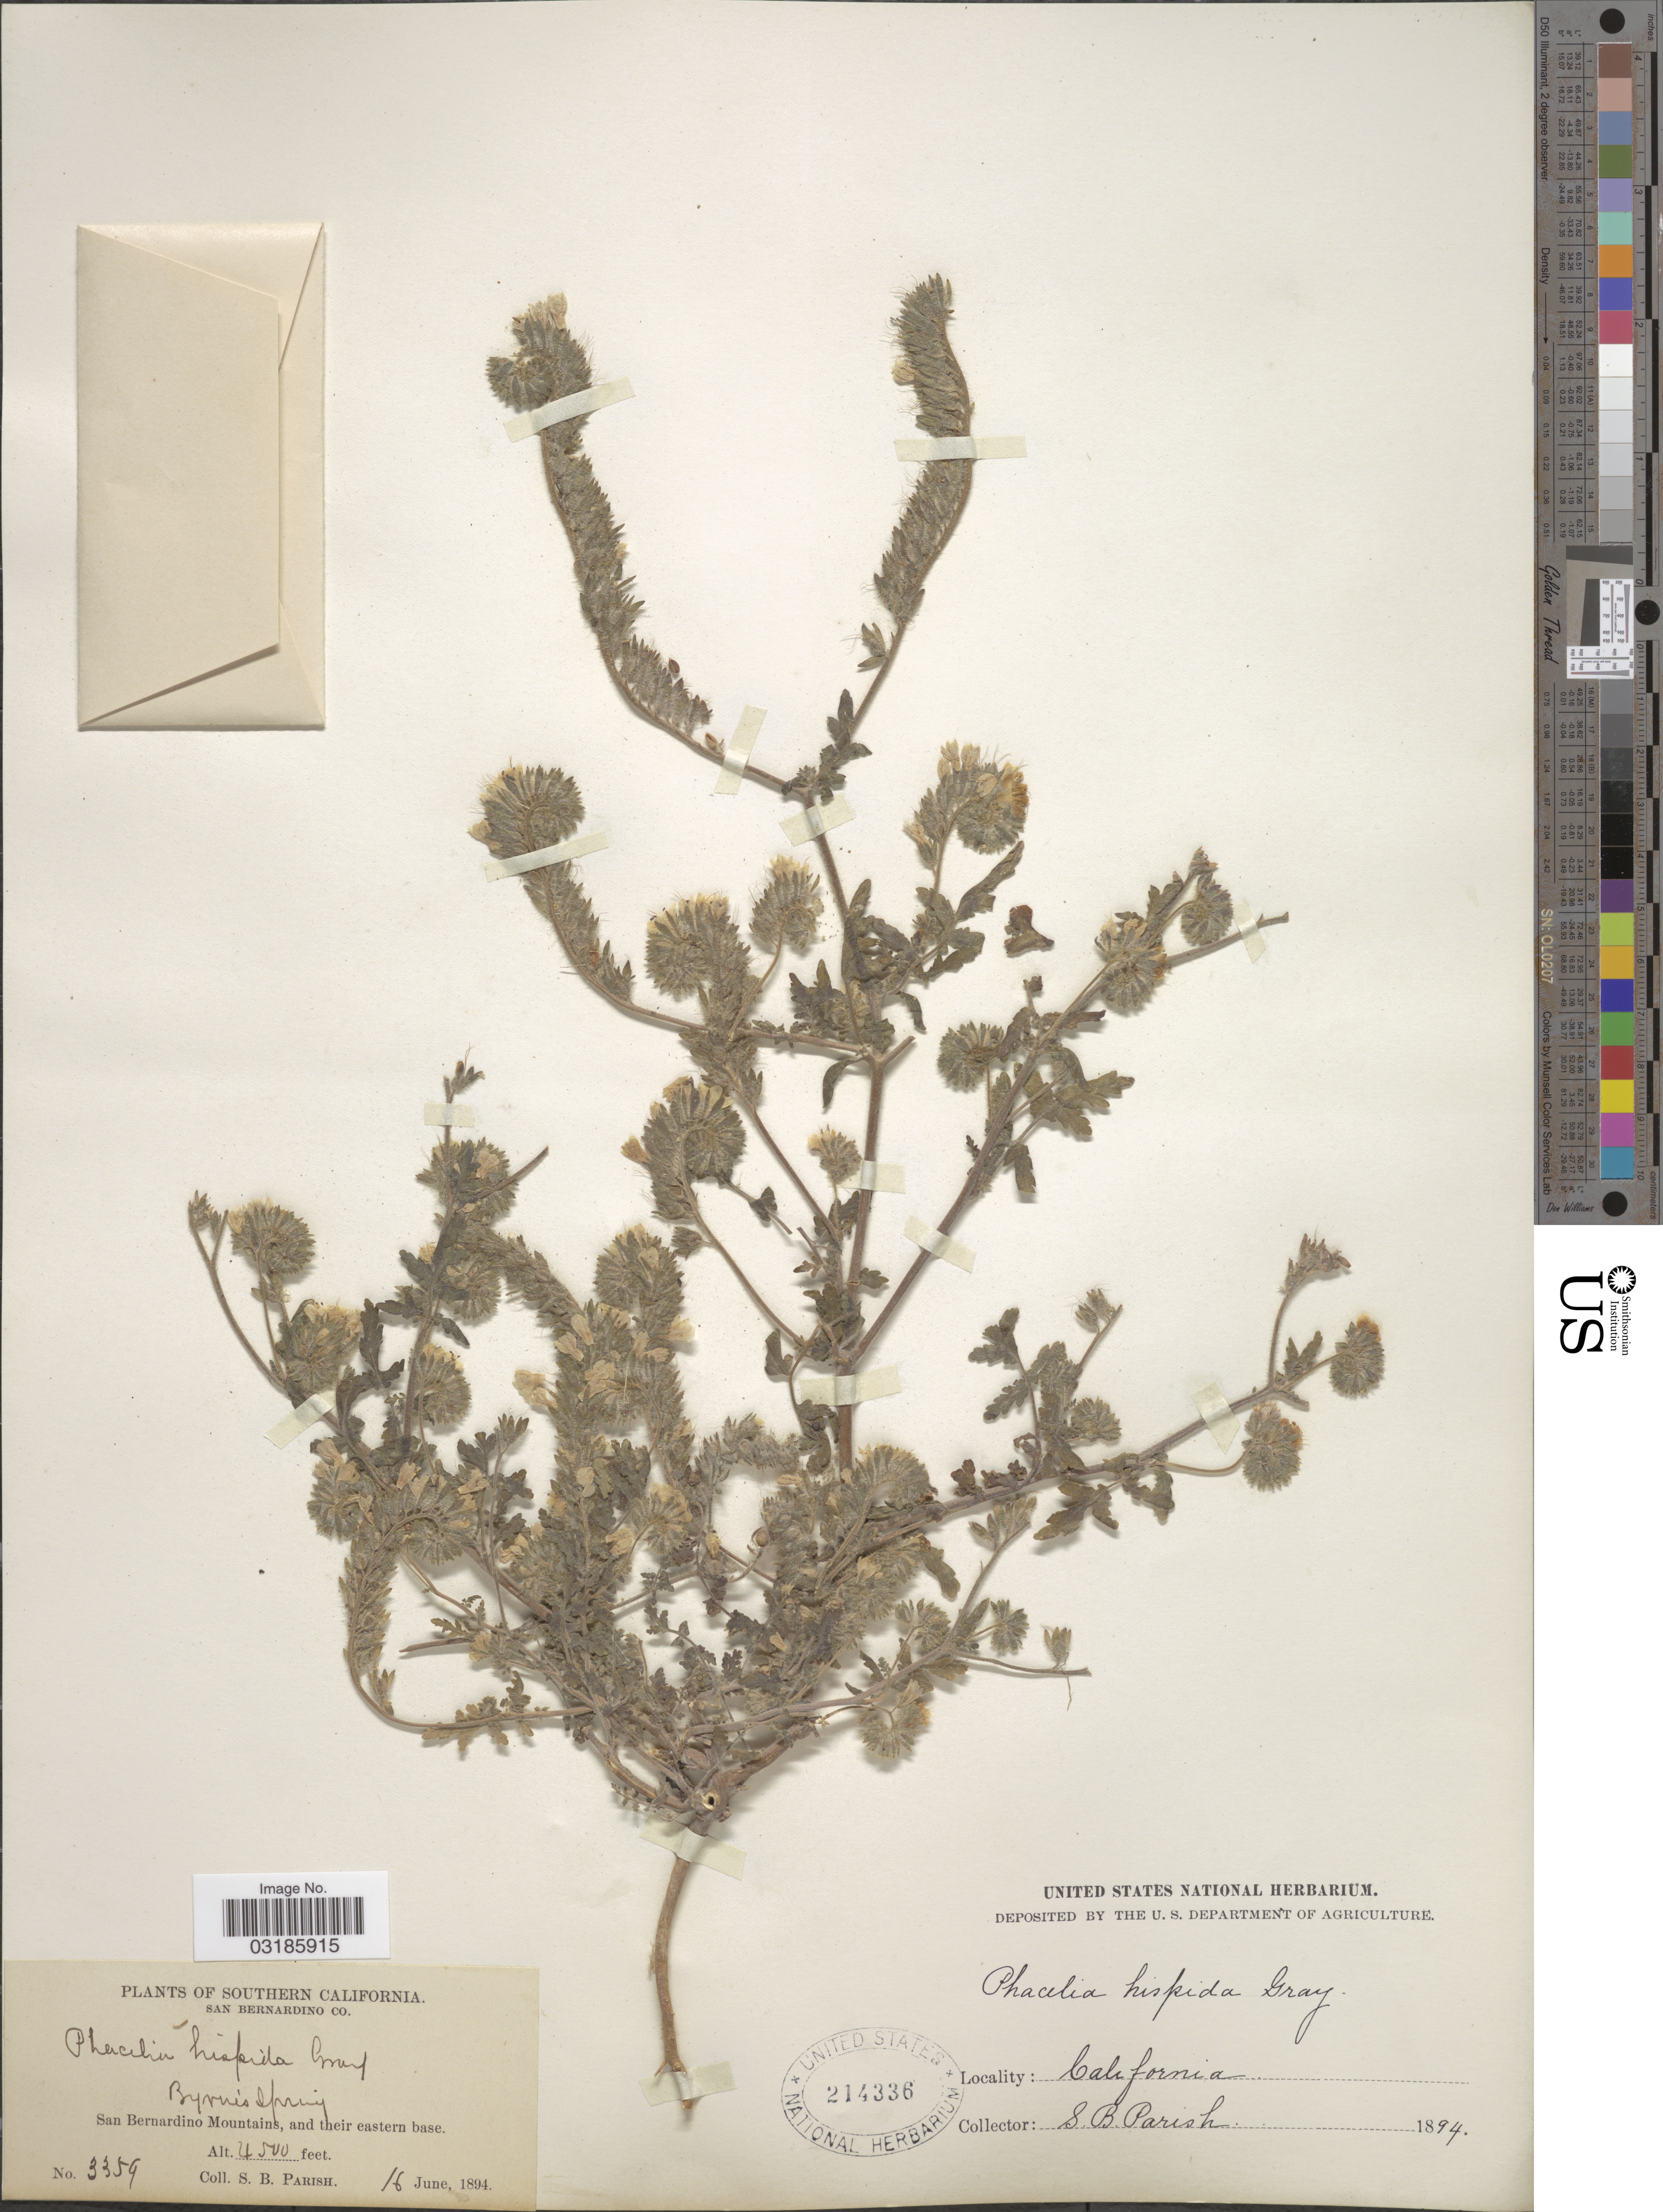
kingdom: Plantae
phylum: Tracheophyta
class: Magnoliopsida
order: Boraginales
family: Hydrophyllaceae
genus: Phacelia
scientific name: Phacelia ramosissima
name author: Douglas ex Lehm.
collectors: S. B. Parish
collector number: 3359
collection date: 1894-06-16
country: United States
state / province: California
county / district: San Bernardino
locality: Southern California. San Bernardino Co. Byrnis Spring. San Bernardino Mountains, and their eastern base.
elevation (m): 1372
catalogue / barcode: US 214336